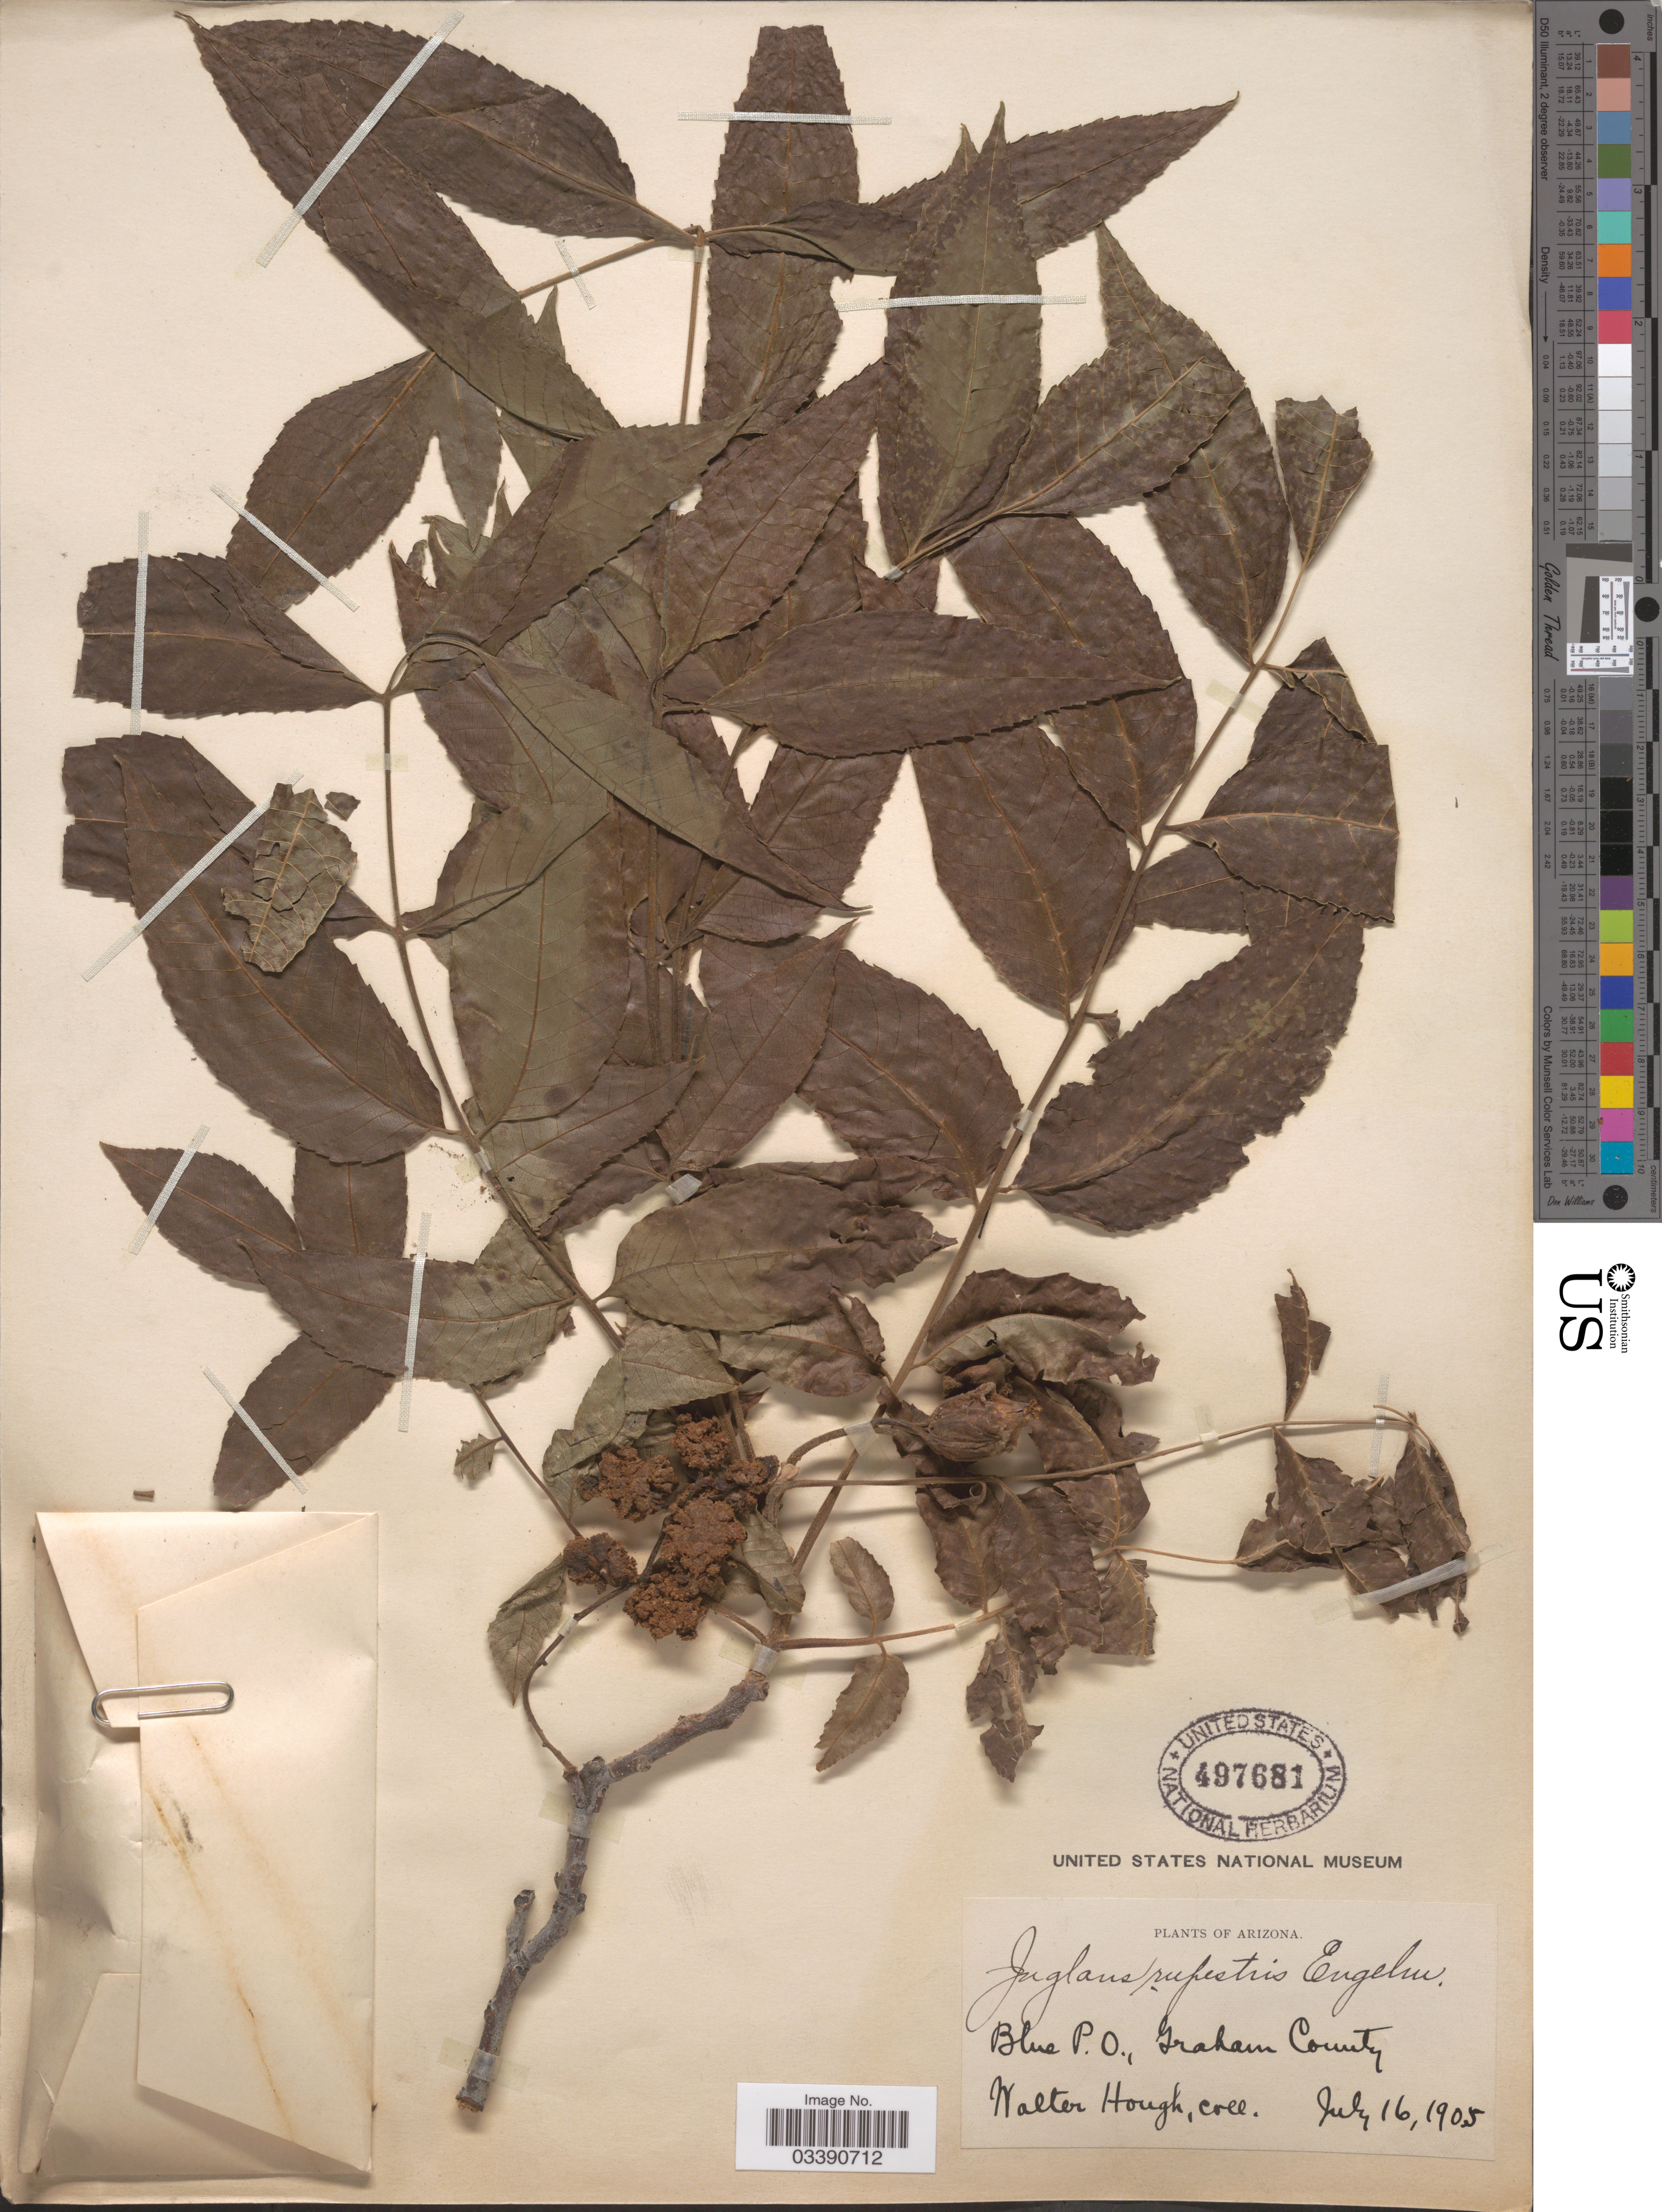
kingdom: Plantae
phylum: Tracheophyta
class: Magnoliopsida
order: Fagales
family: Juglandaceae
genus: Juglans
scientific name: Juglans microcarpa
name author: Berland. in Berland. & Chovell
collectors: W. Hough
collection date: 1905-07-16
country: United States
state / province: Arizona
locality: Blue P.O., Graham County.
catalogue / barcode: US 497681